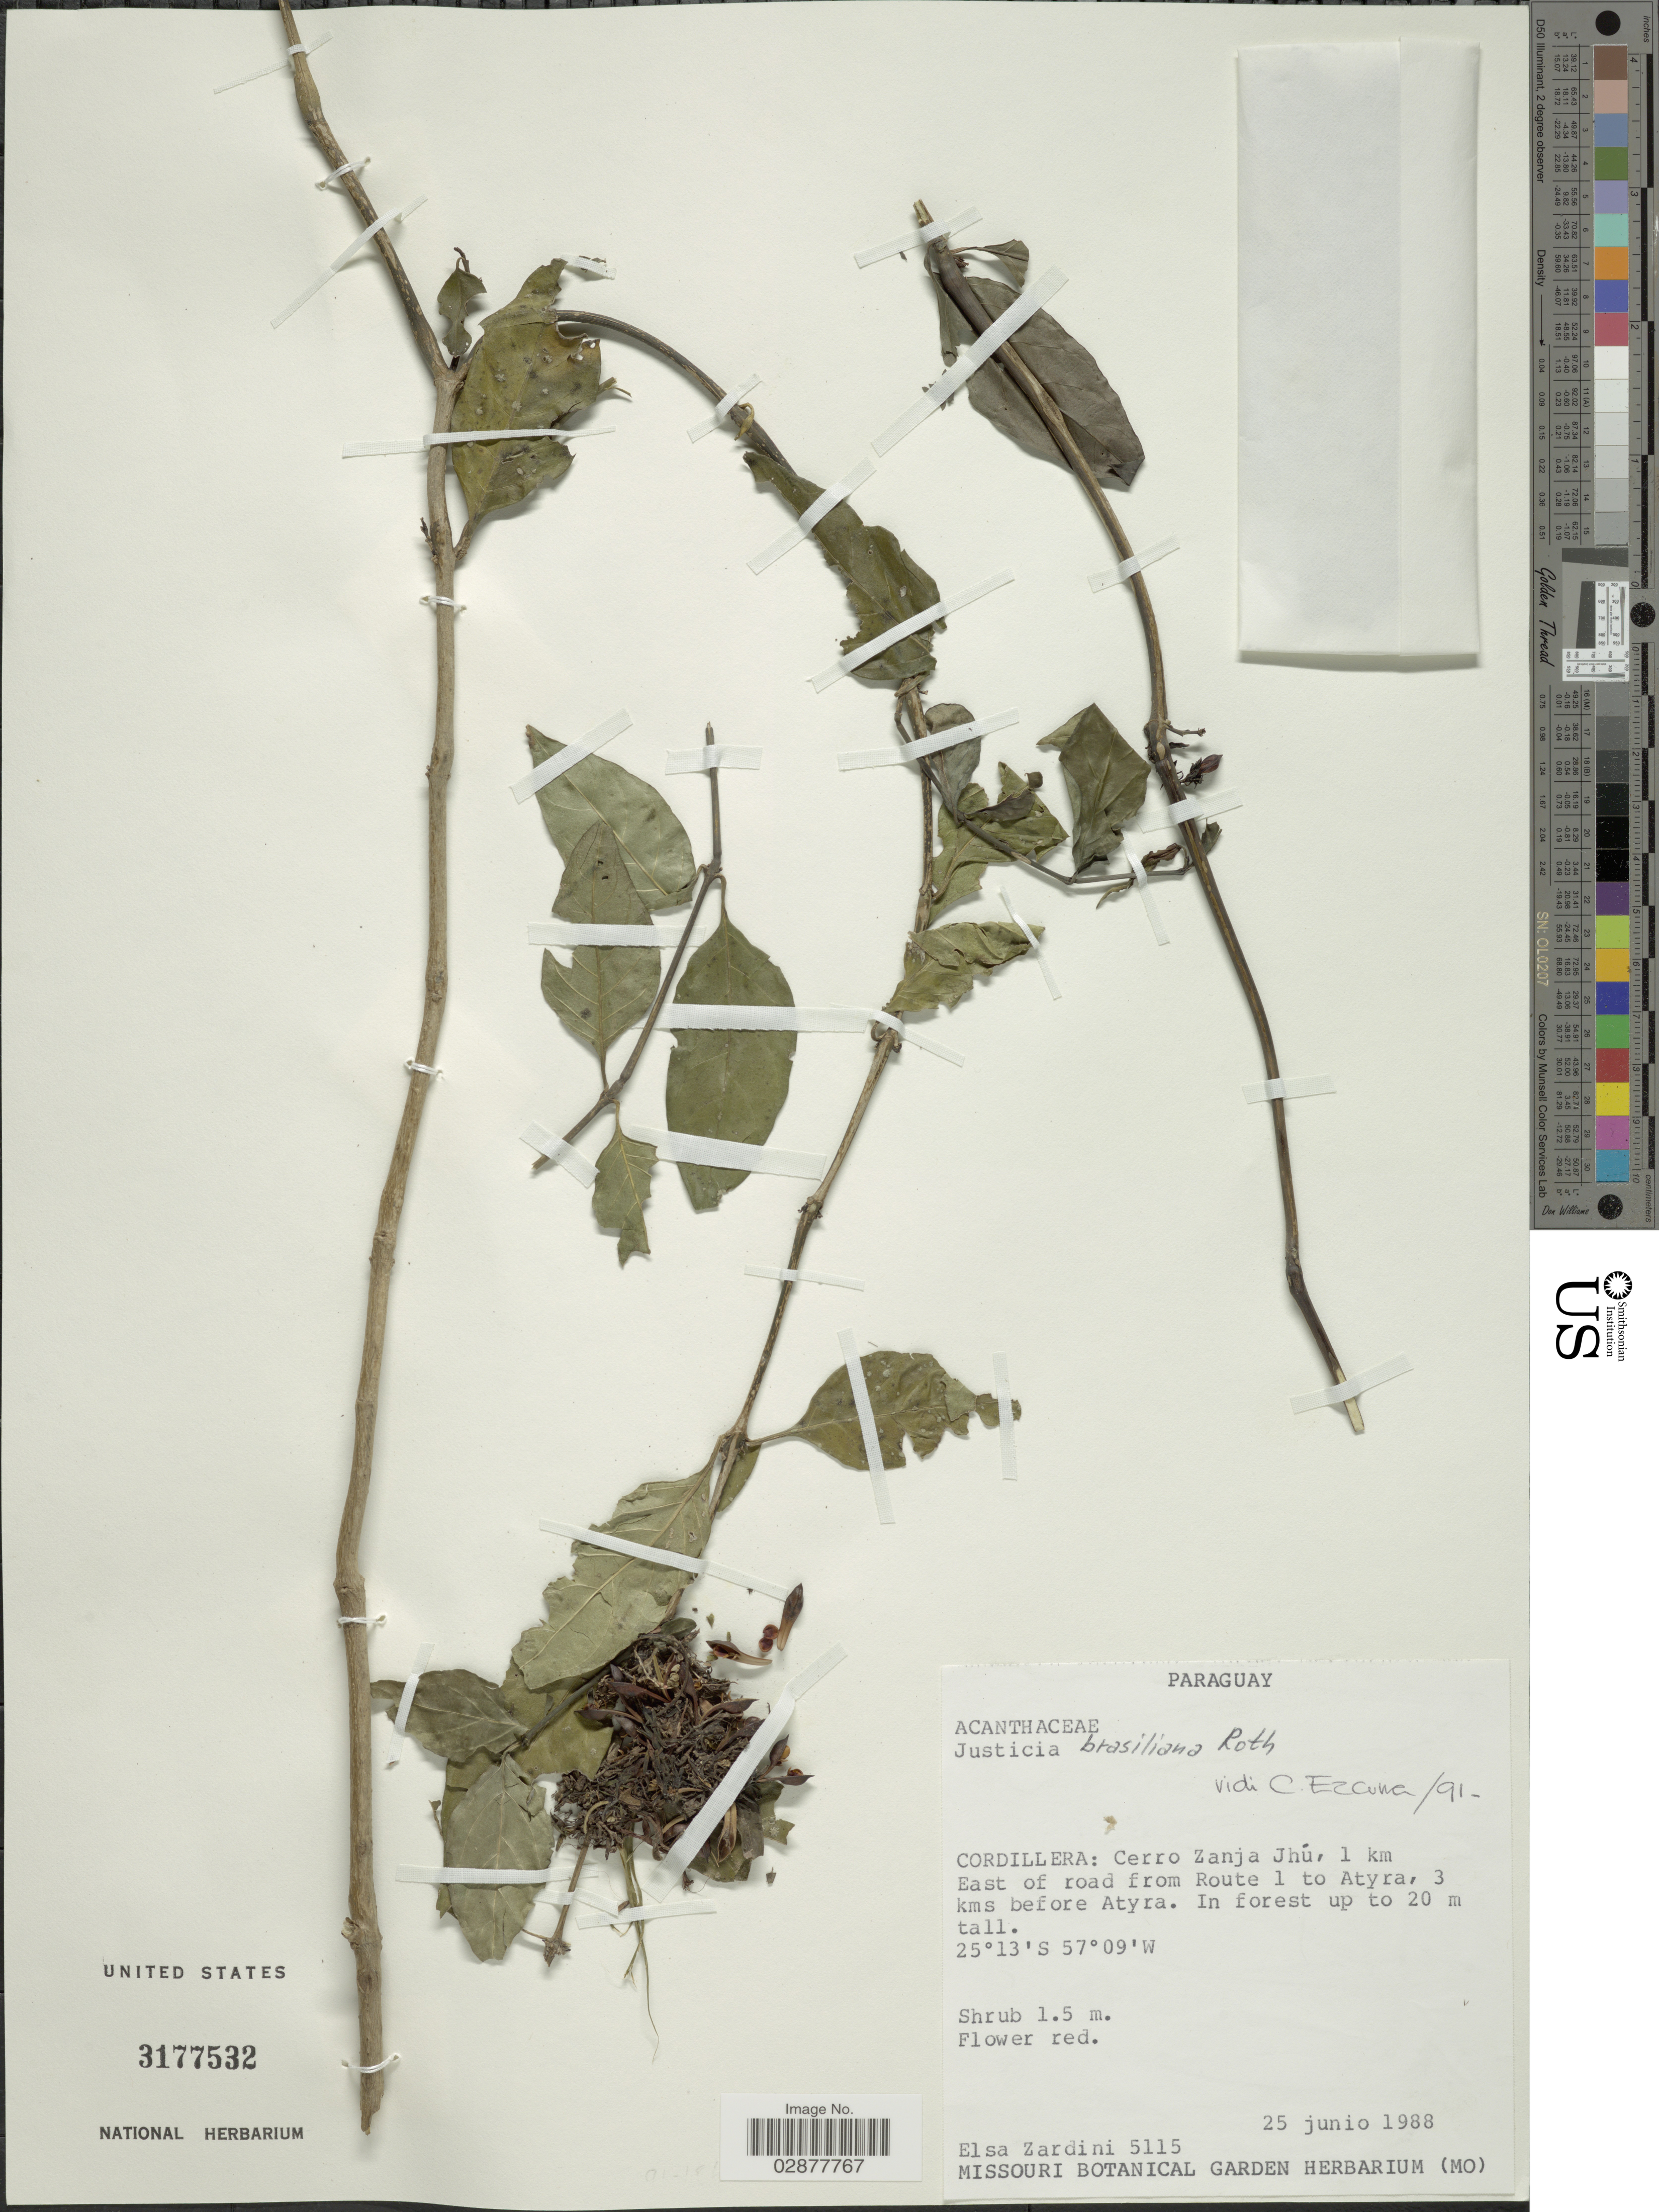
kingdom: Plantae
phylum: Tracheophyta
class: Magnoliopsida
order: Lamiales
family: Acanthaceae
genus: Justicia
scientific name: Justicia brasiliana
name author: Roth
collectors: E. M. Zardini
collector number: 5115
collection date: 1988-06-25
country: Paraguay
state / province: Cordillera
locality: Cerro Zanja Jhú, 1 km East of road from Route 1 to Atyra, 3 kms before Atyra.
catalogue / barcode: US 3177532